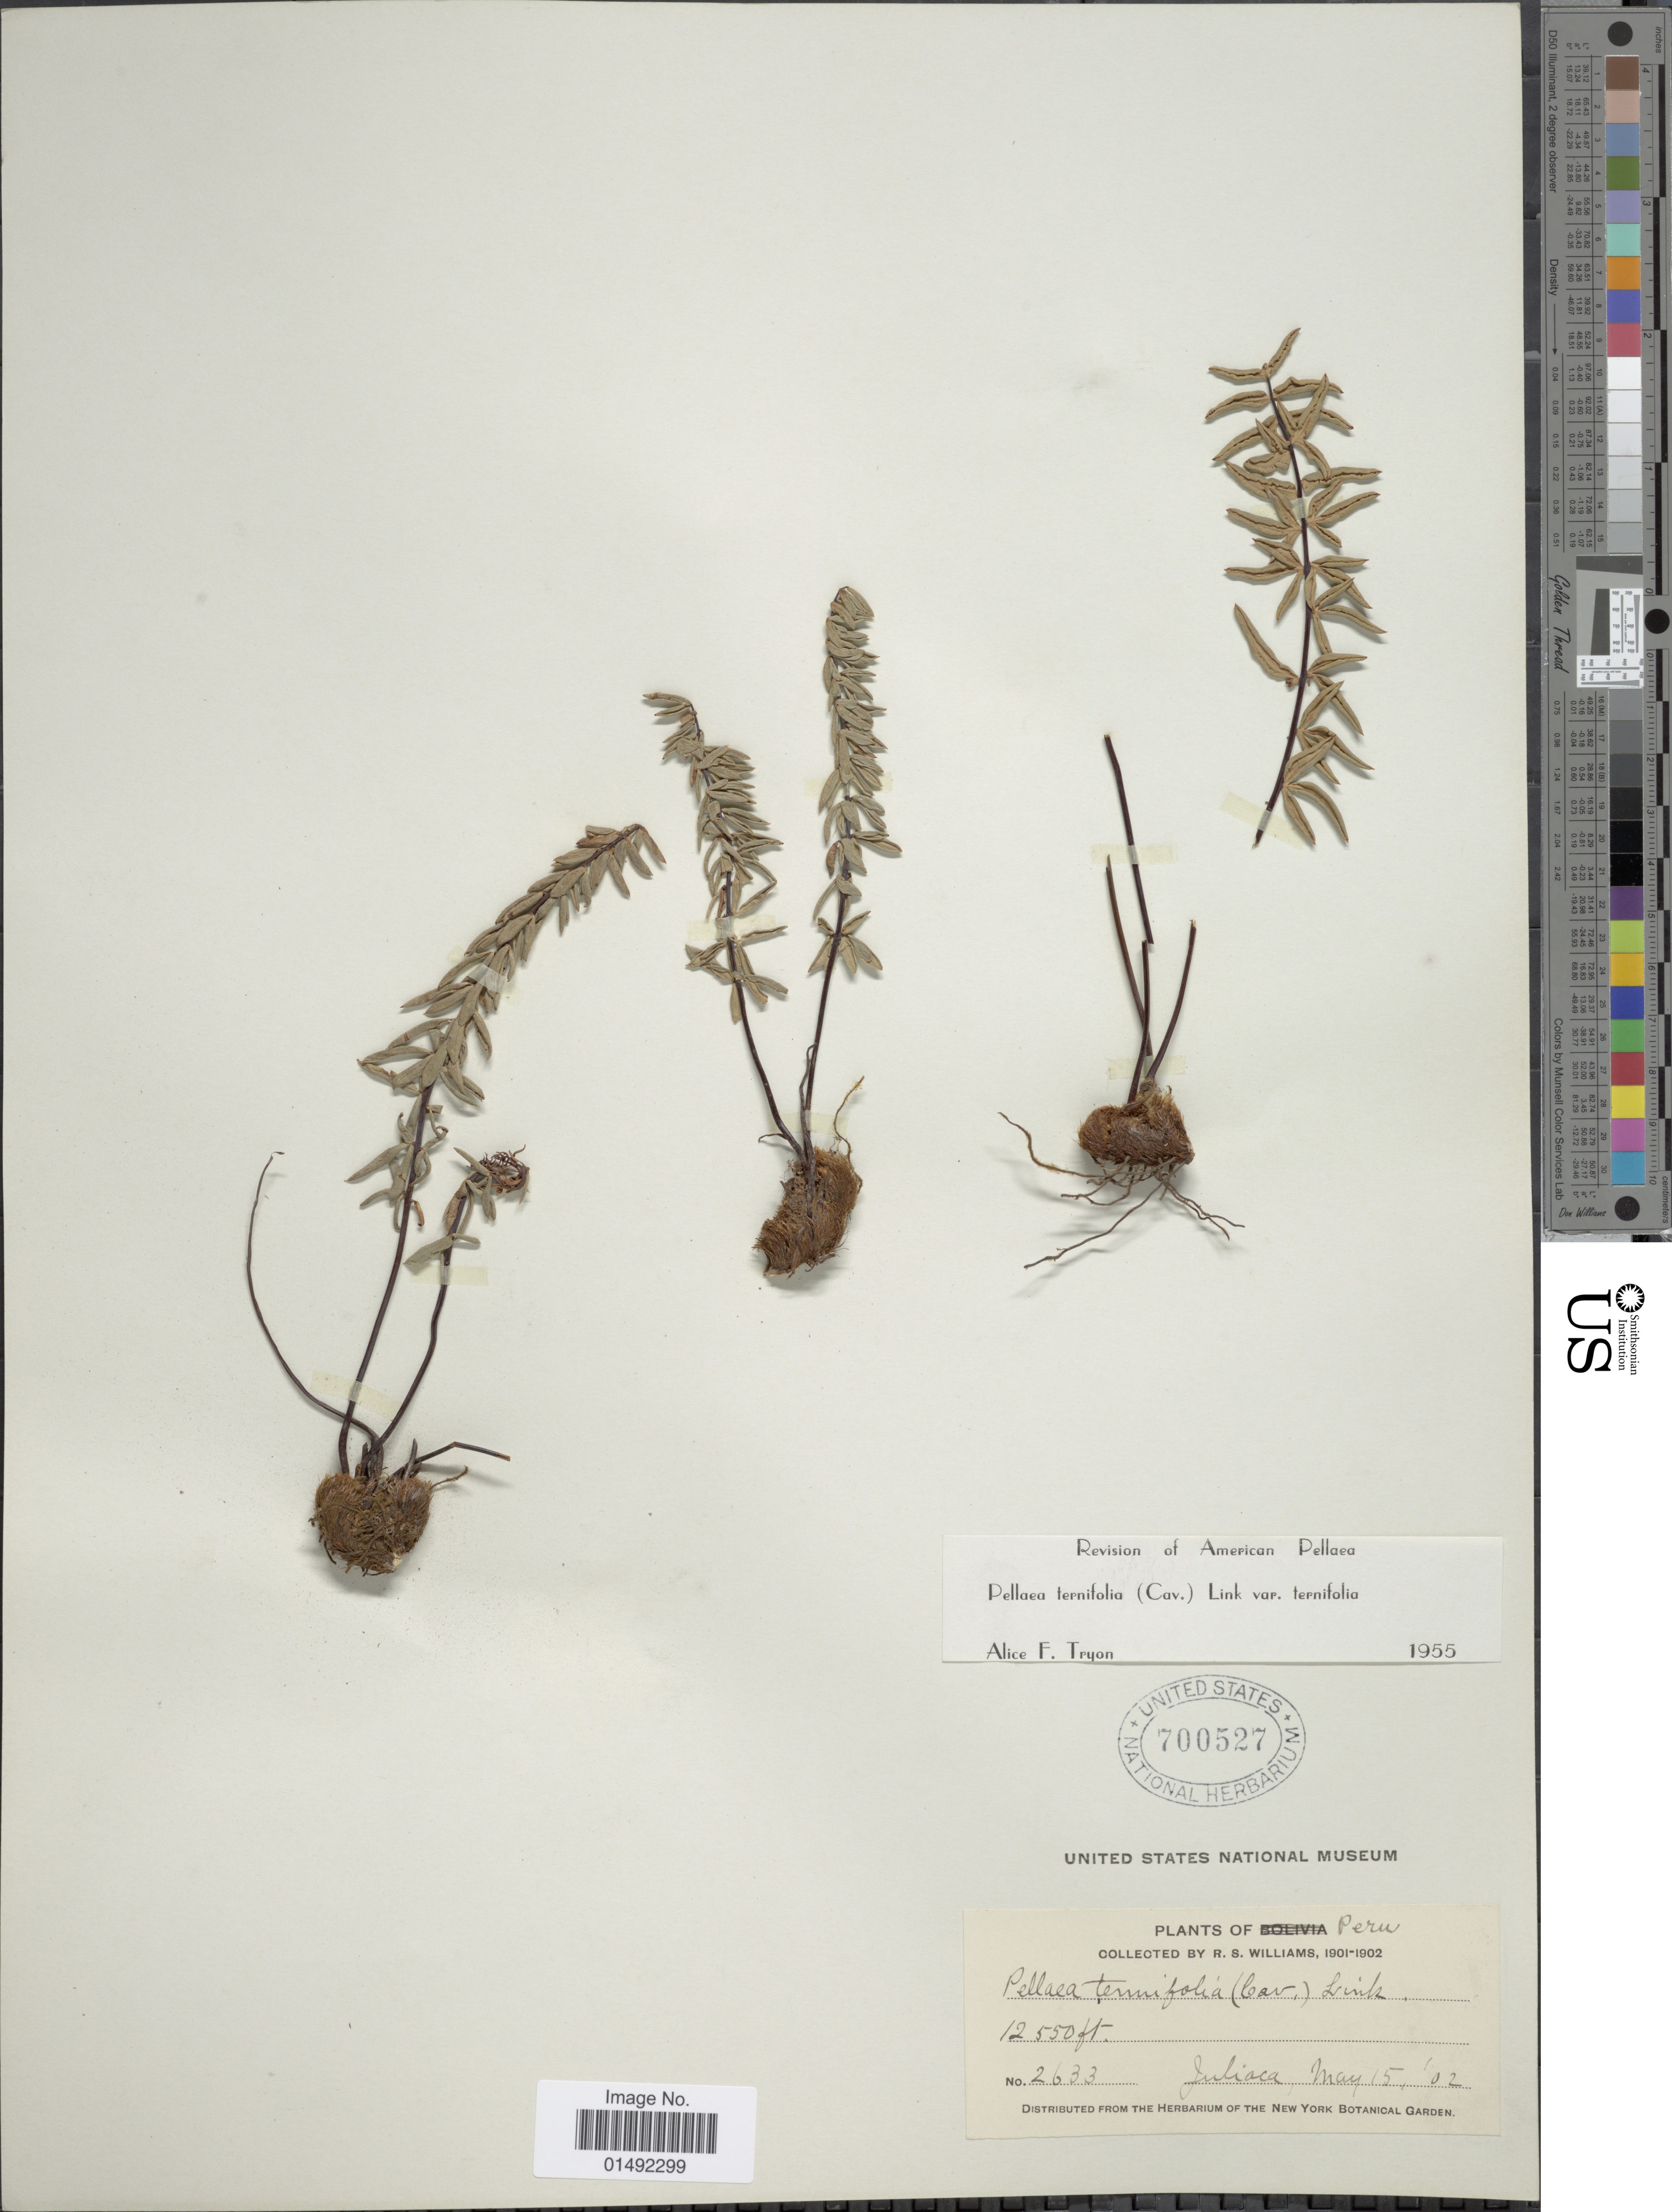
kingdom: Plantae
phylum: Tracheophyta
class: Polypodiopsida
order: Polypodiales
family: Pteridaceae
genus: Pellaea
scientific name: Pellaea ternifolia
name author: (Cav.) Link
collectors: R. S. Williams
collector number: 2633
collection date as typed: May 15, 1902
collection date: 1902-05-15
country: Peru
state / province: Puno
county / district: San Román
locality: Juliaca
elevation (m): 3825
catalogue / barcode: US 700527